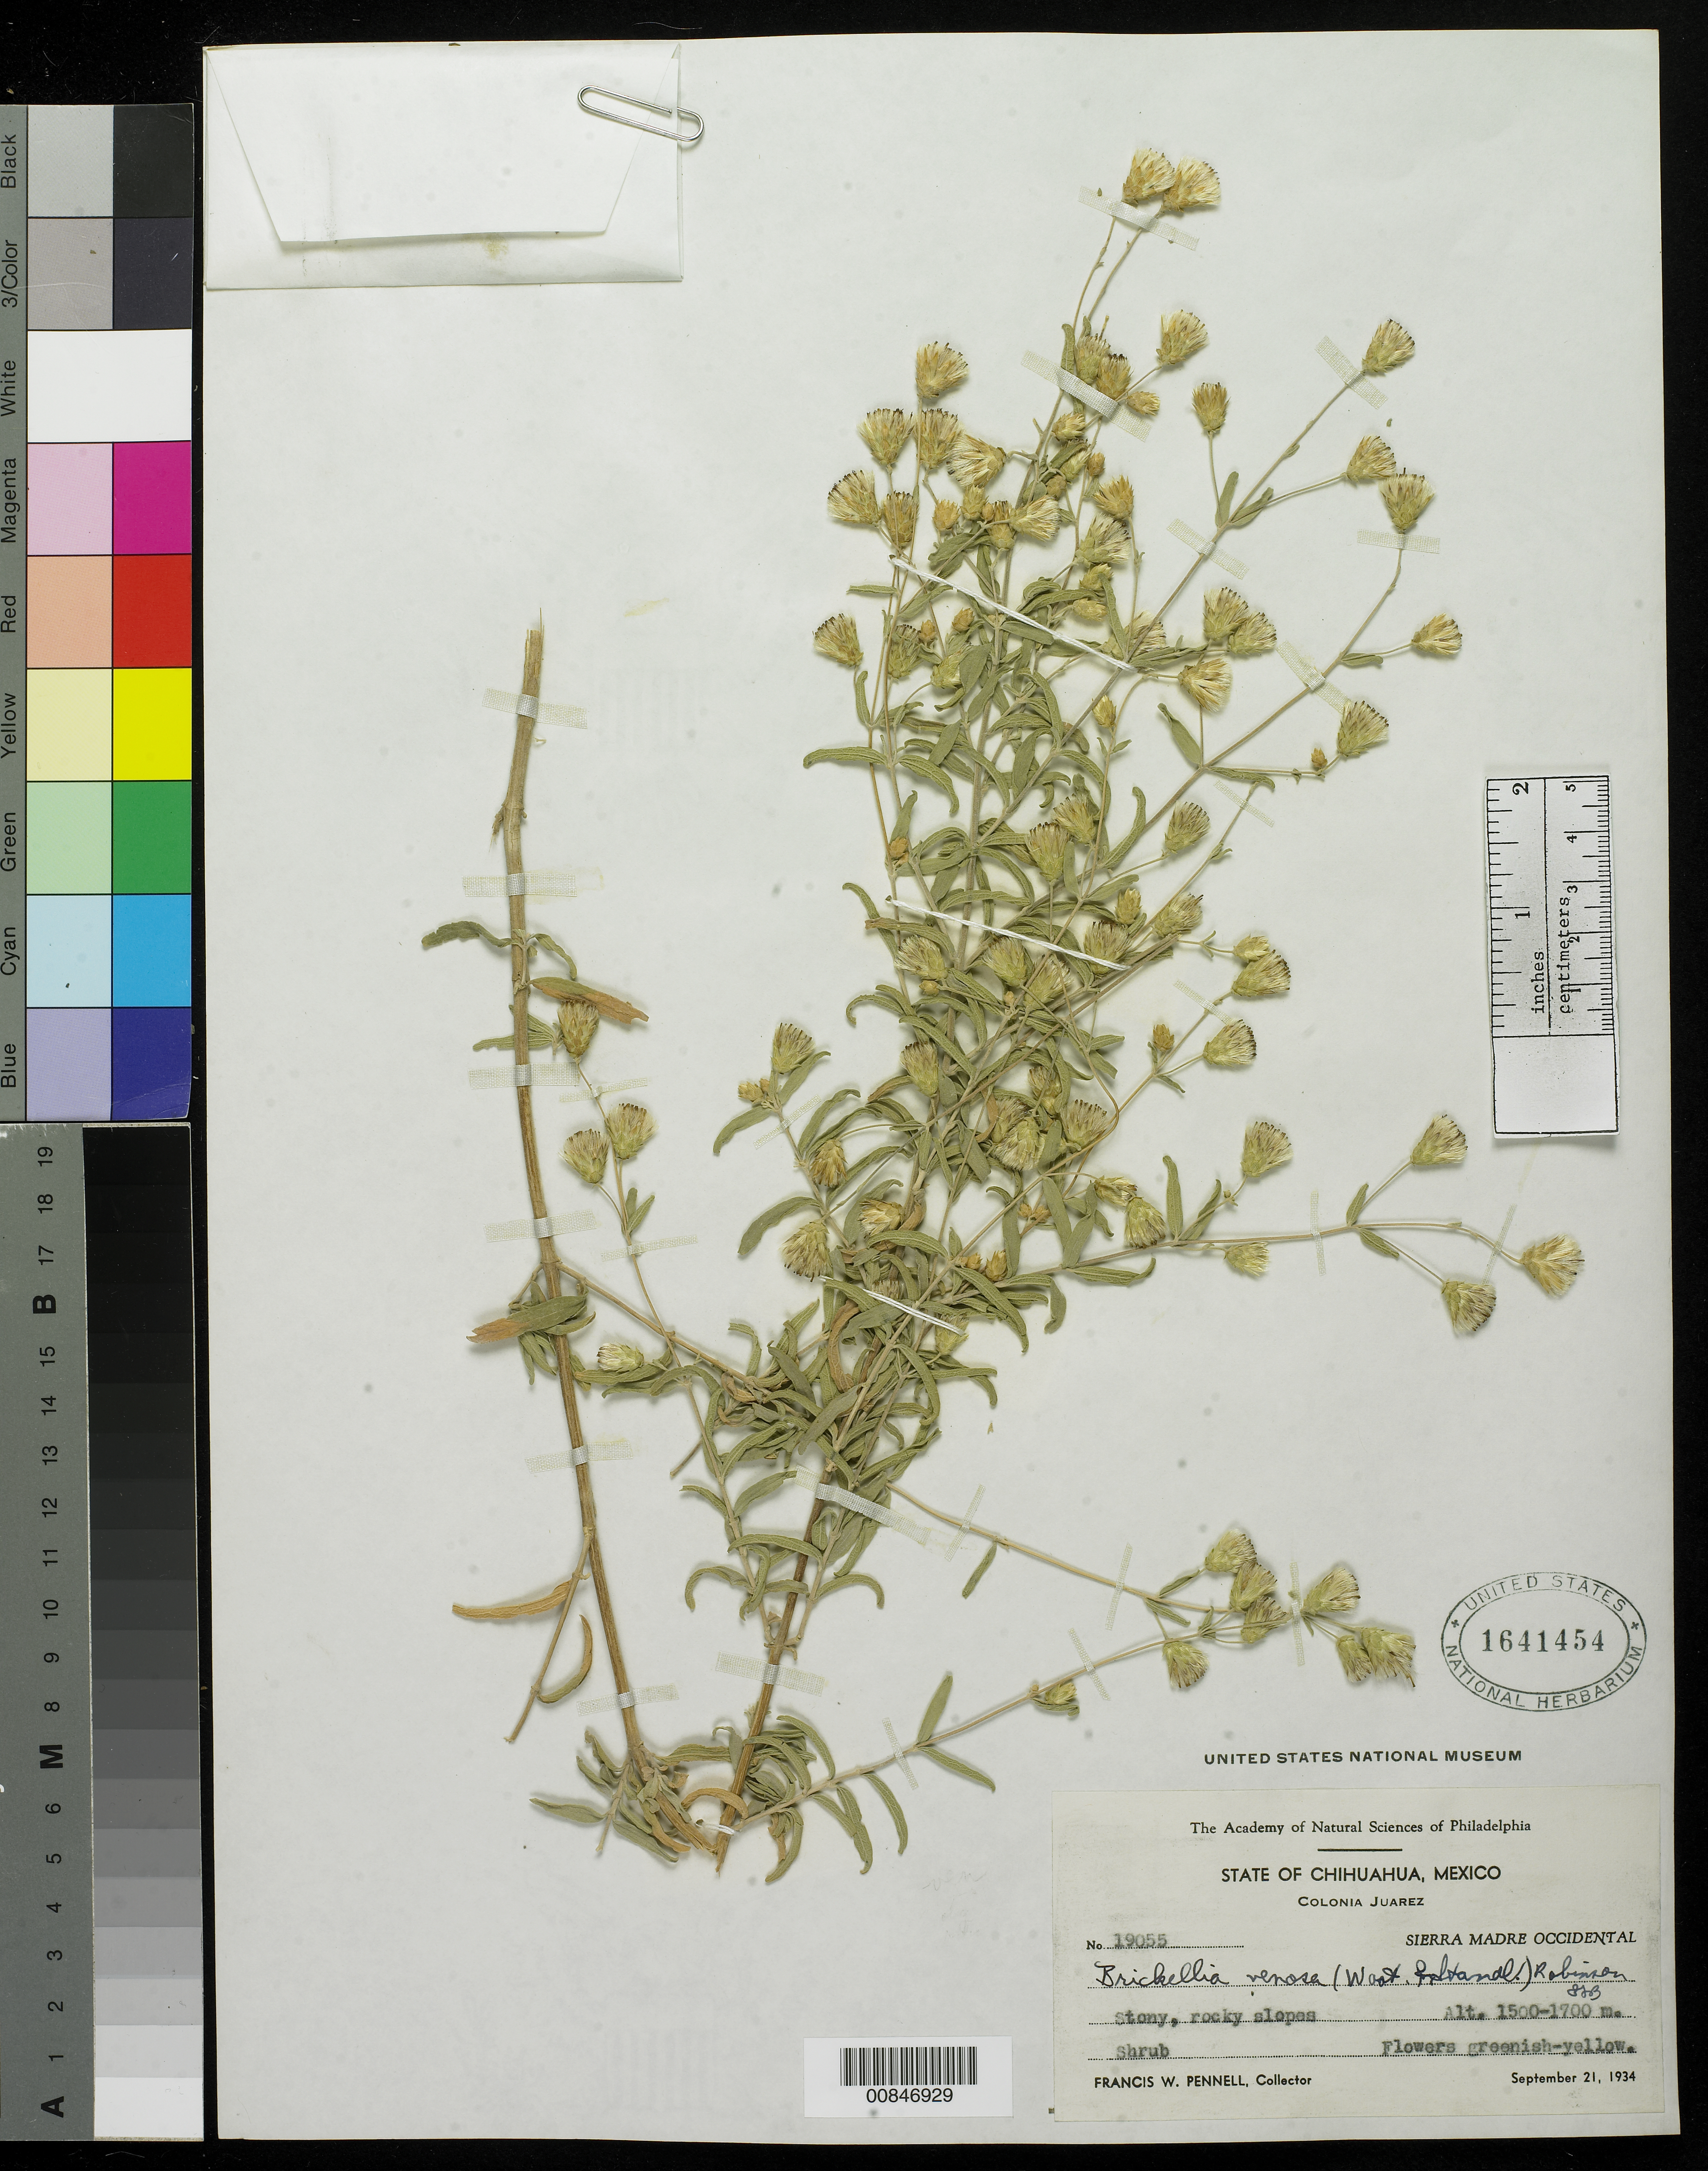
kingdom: Plantae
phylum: Tracheophyta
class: Magnoliopsida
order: Asterales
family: Asteraceae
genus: Brickellia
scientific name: Brickellia venosa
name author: (Wooton & Standl.) B.L. Rob.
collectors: F. W. Pennell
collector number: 19055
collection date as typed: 21 Sep 1934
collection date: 1934-09-21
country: Mexico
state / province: Chihuahua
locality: Colonia Juárez. Sierra Madre Occidental, Chihuahua.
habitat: Stony, rocky slopes.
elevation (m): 1700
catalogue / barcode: US 1641454